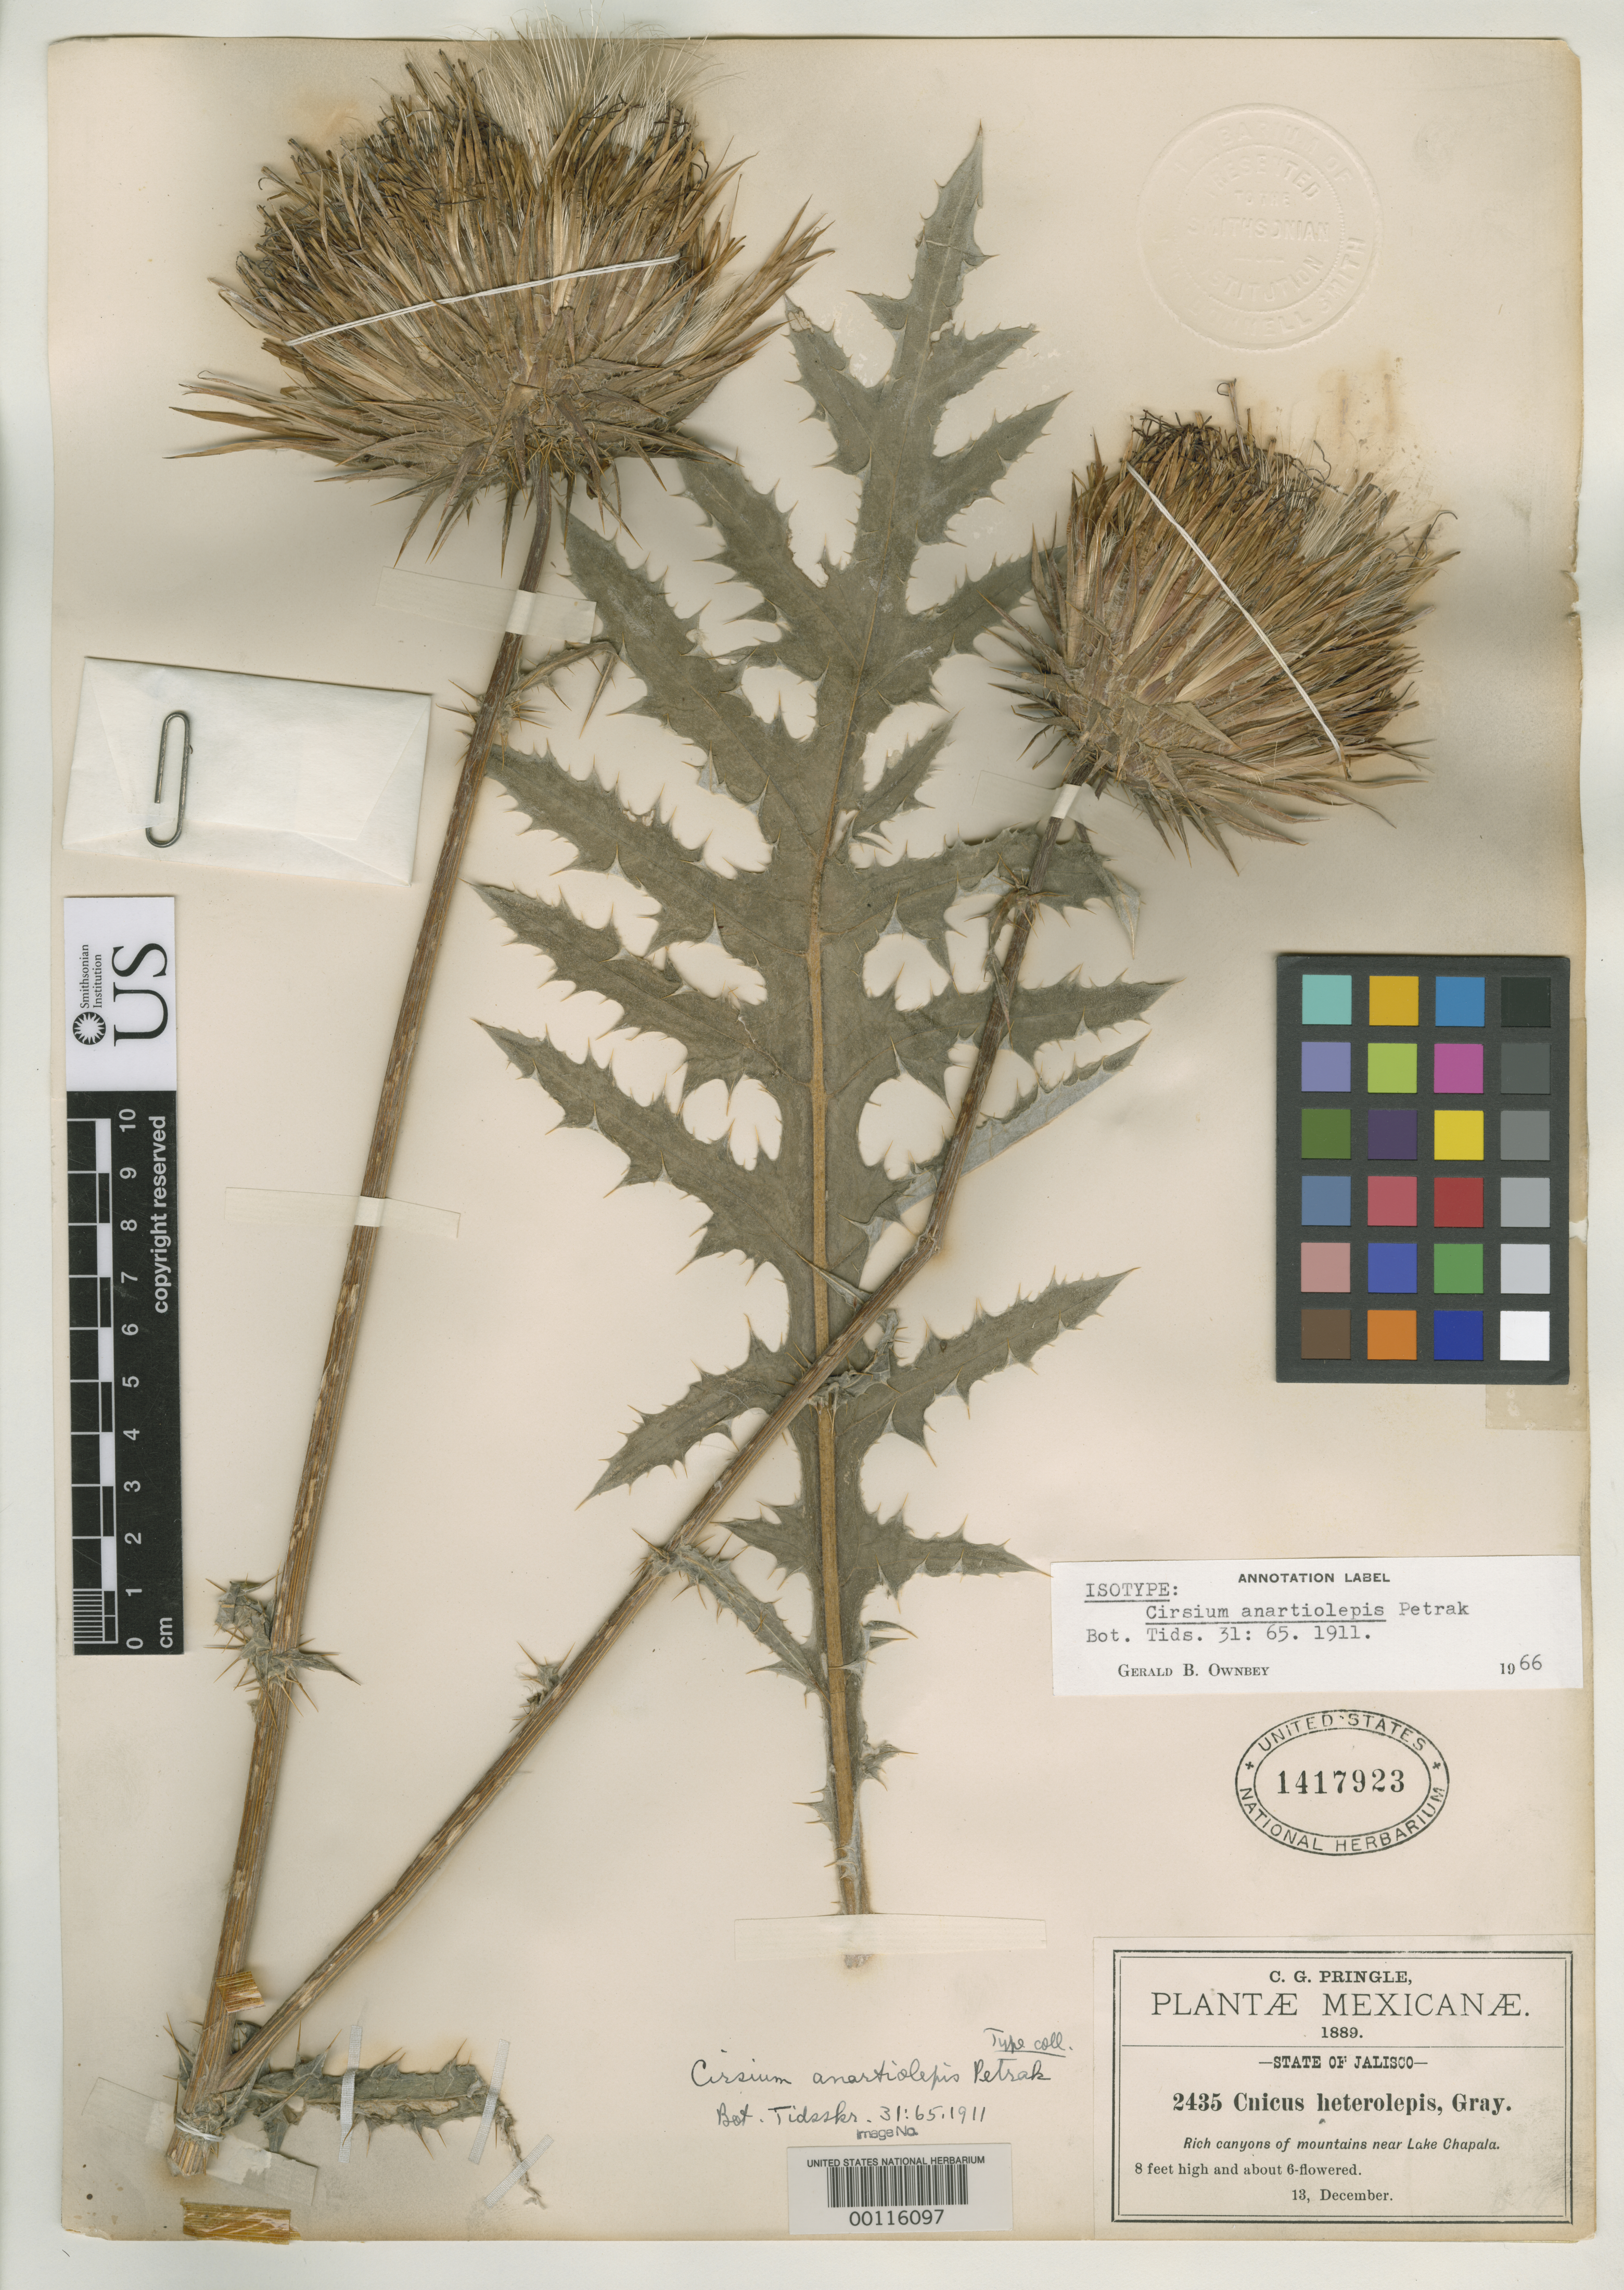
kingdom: Plantae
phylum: Tracheophyta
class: Magnoliopsida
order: Asterales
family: Asteraceae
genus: Cirsium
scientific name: Cirsium anartiolepis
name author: Petr.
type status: Isotype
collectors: C. G. Pringle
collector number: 2435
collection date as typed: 12 Dec 1889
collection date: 1889-12-12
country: Mexico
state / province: Jalisco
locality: Canyons of mountains near Lake Chapala.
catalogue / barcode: US 1417923